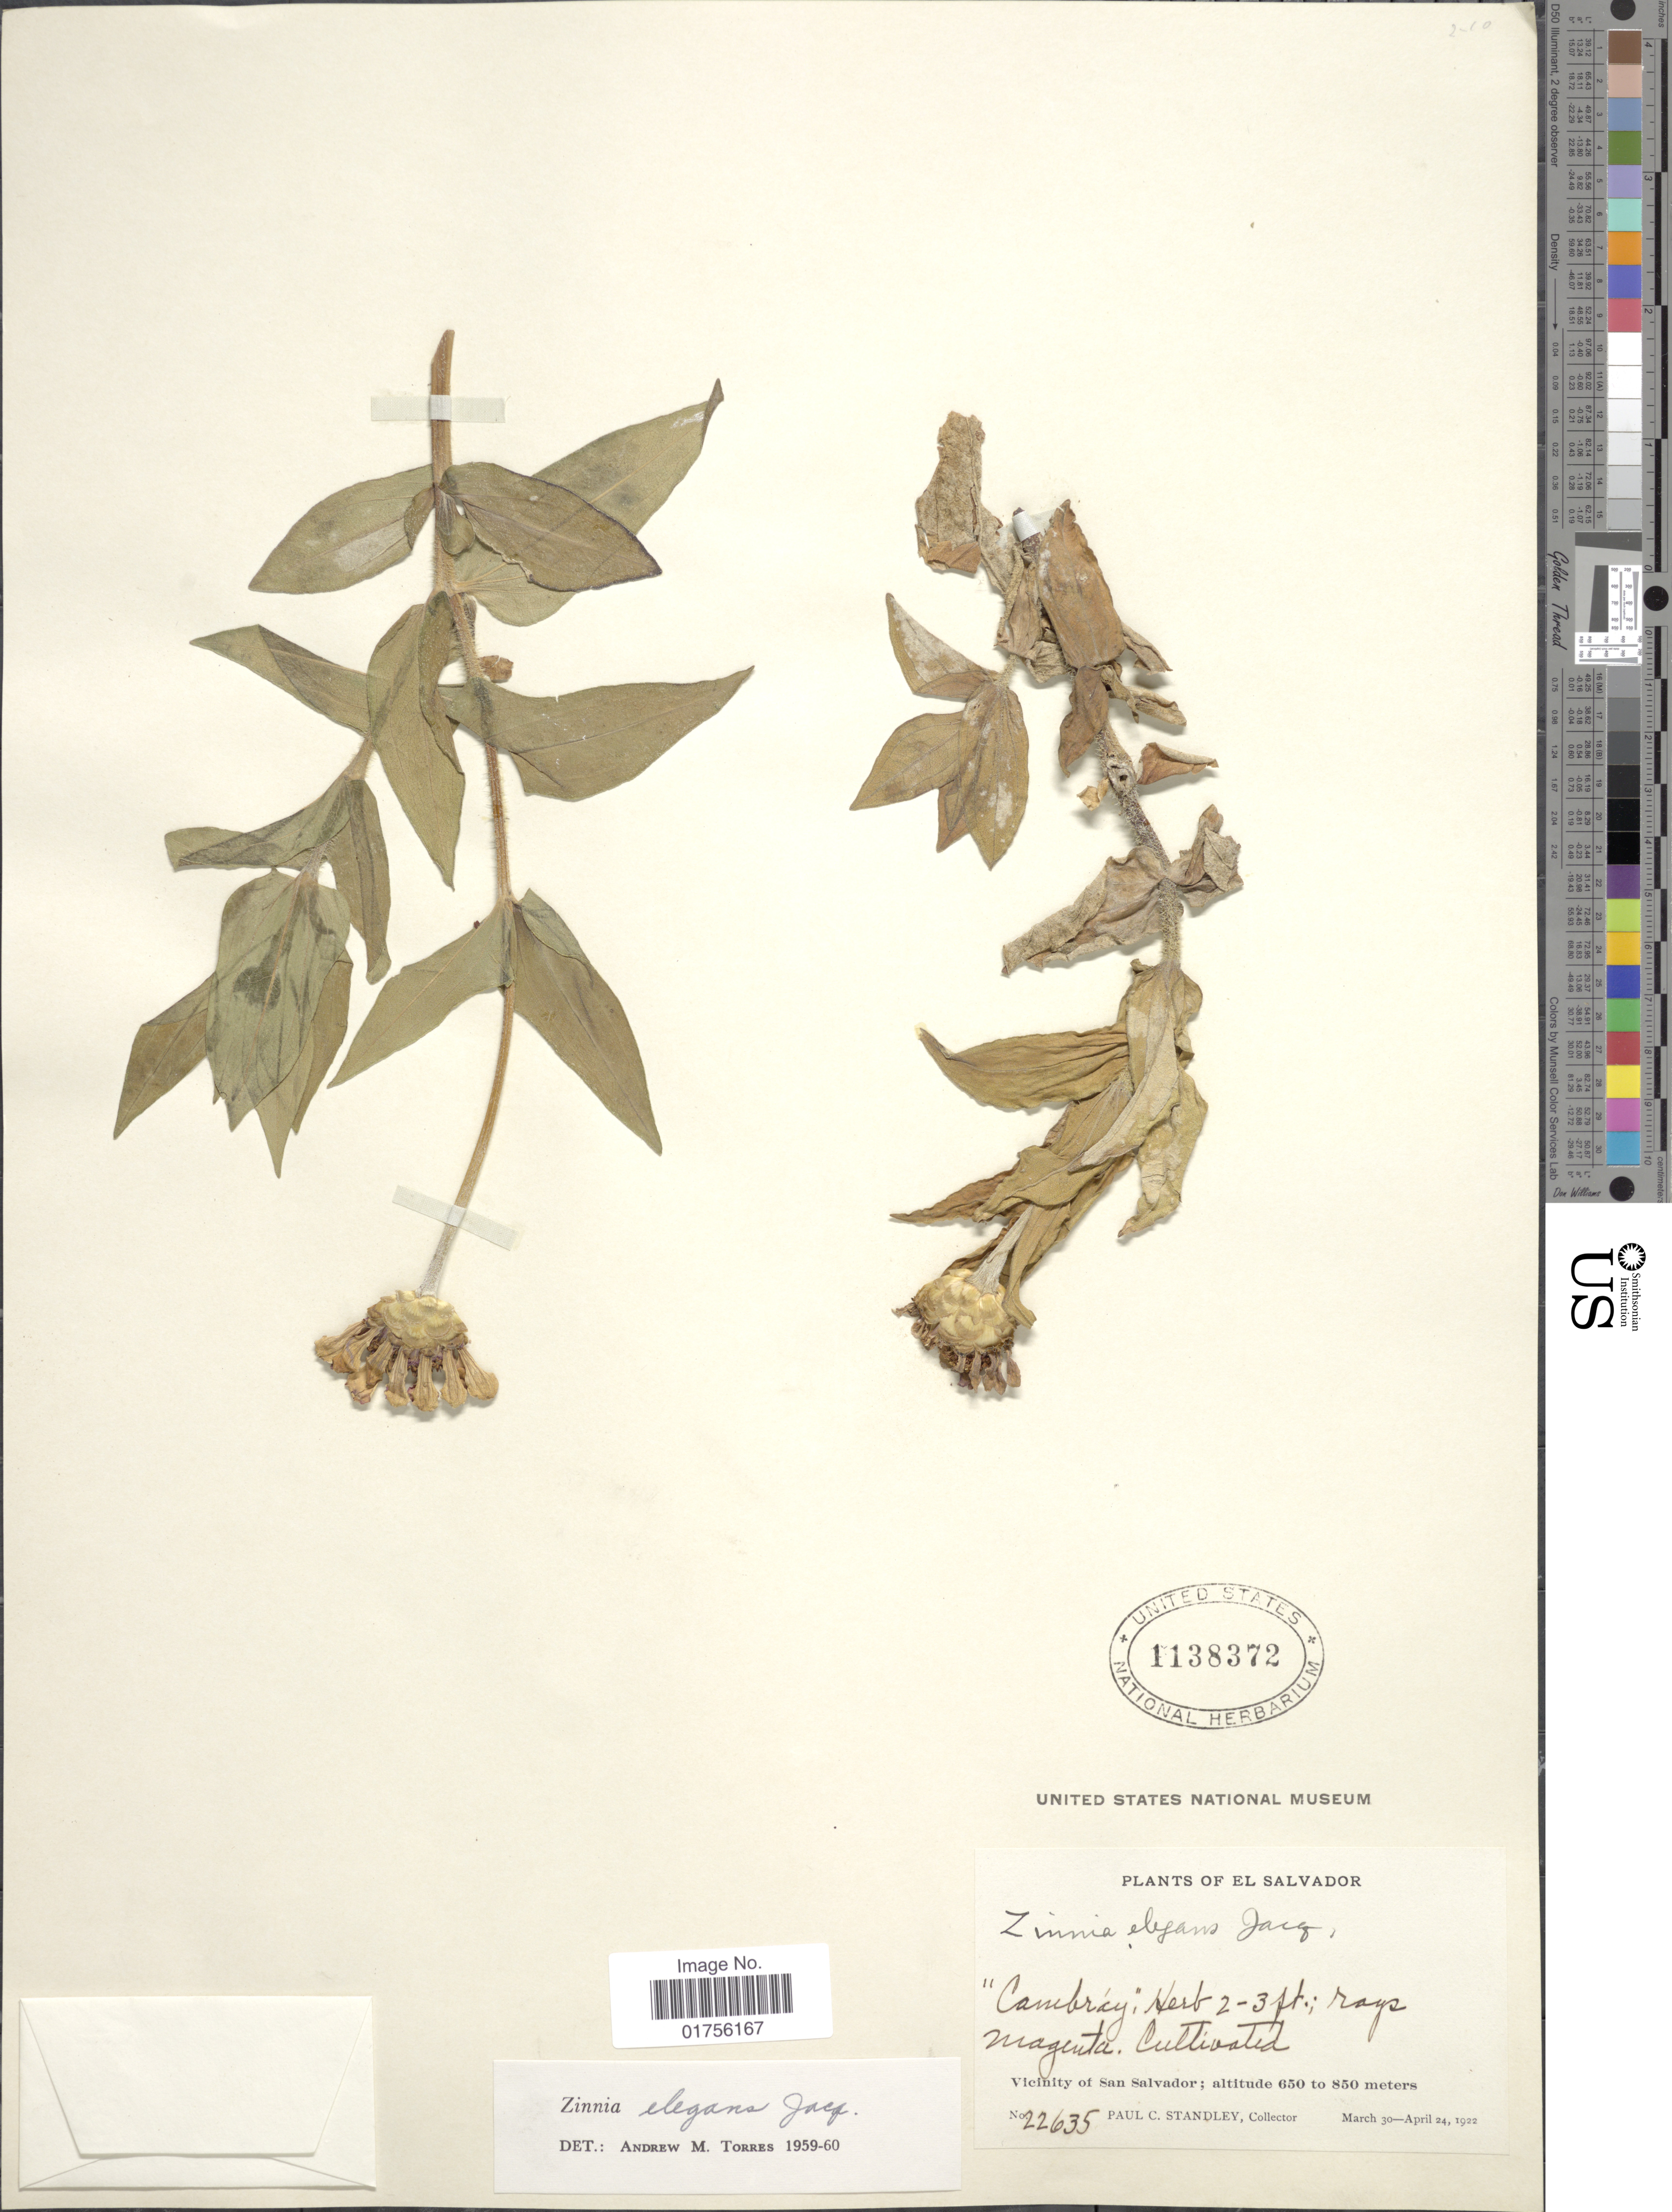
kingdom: Plantae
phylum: Tracheophyta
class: Magnoliopsida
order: Asterales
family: Asteraceae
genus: Zinnia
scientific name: Zinnia elegans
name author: Jacq.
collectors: P. C. Standley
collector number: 22635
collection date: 1922-03-30/1922-04-24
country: El Salvador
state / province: San Salvador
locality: Magenta, Vicinity of San Salvador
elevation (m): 650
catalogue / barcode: US 1138372